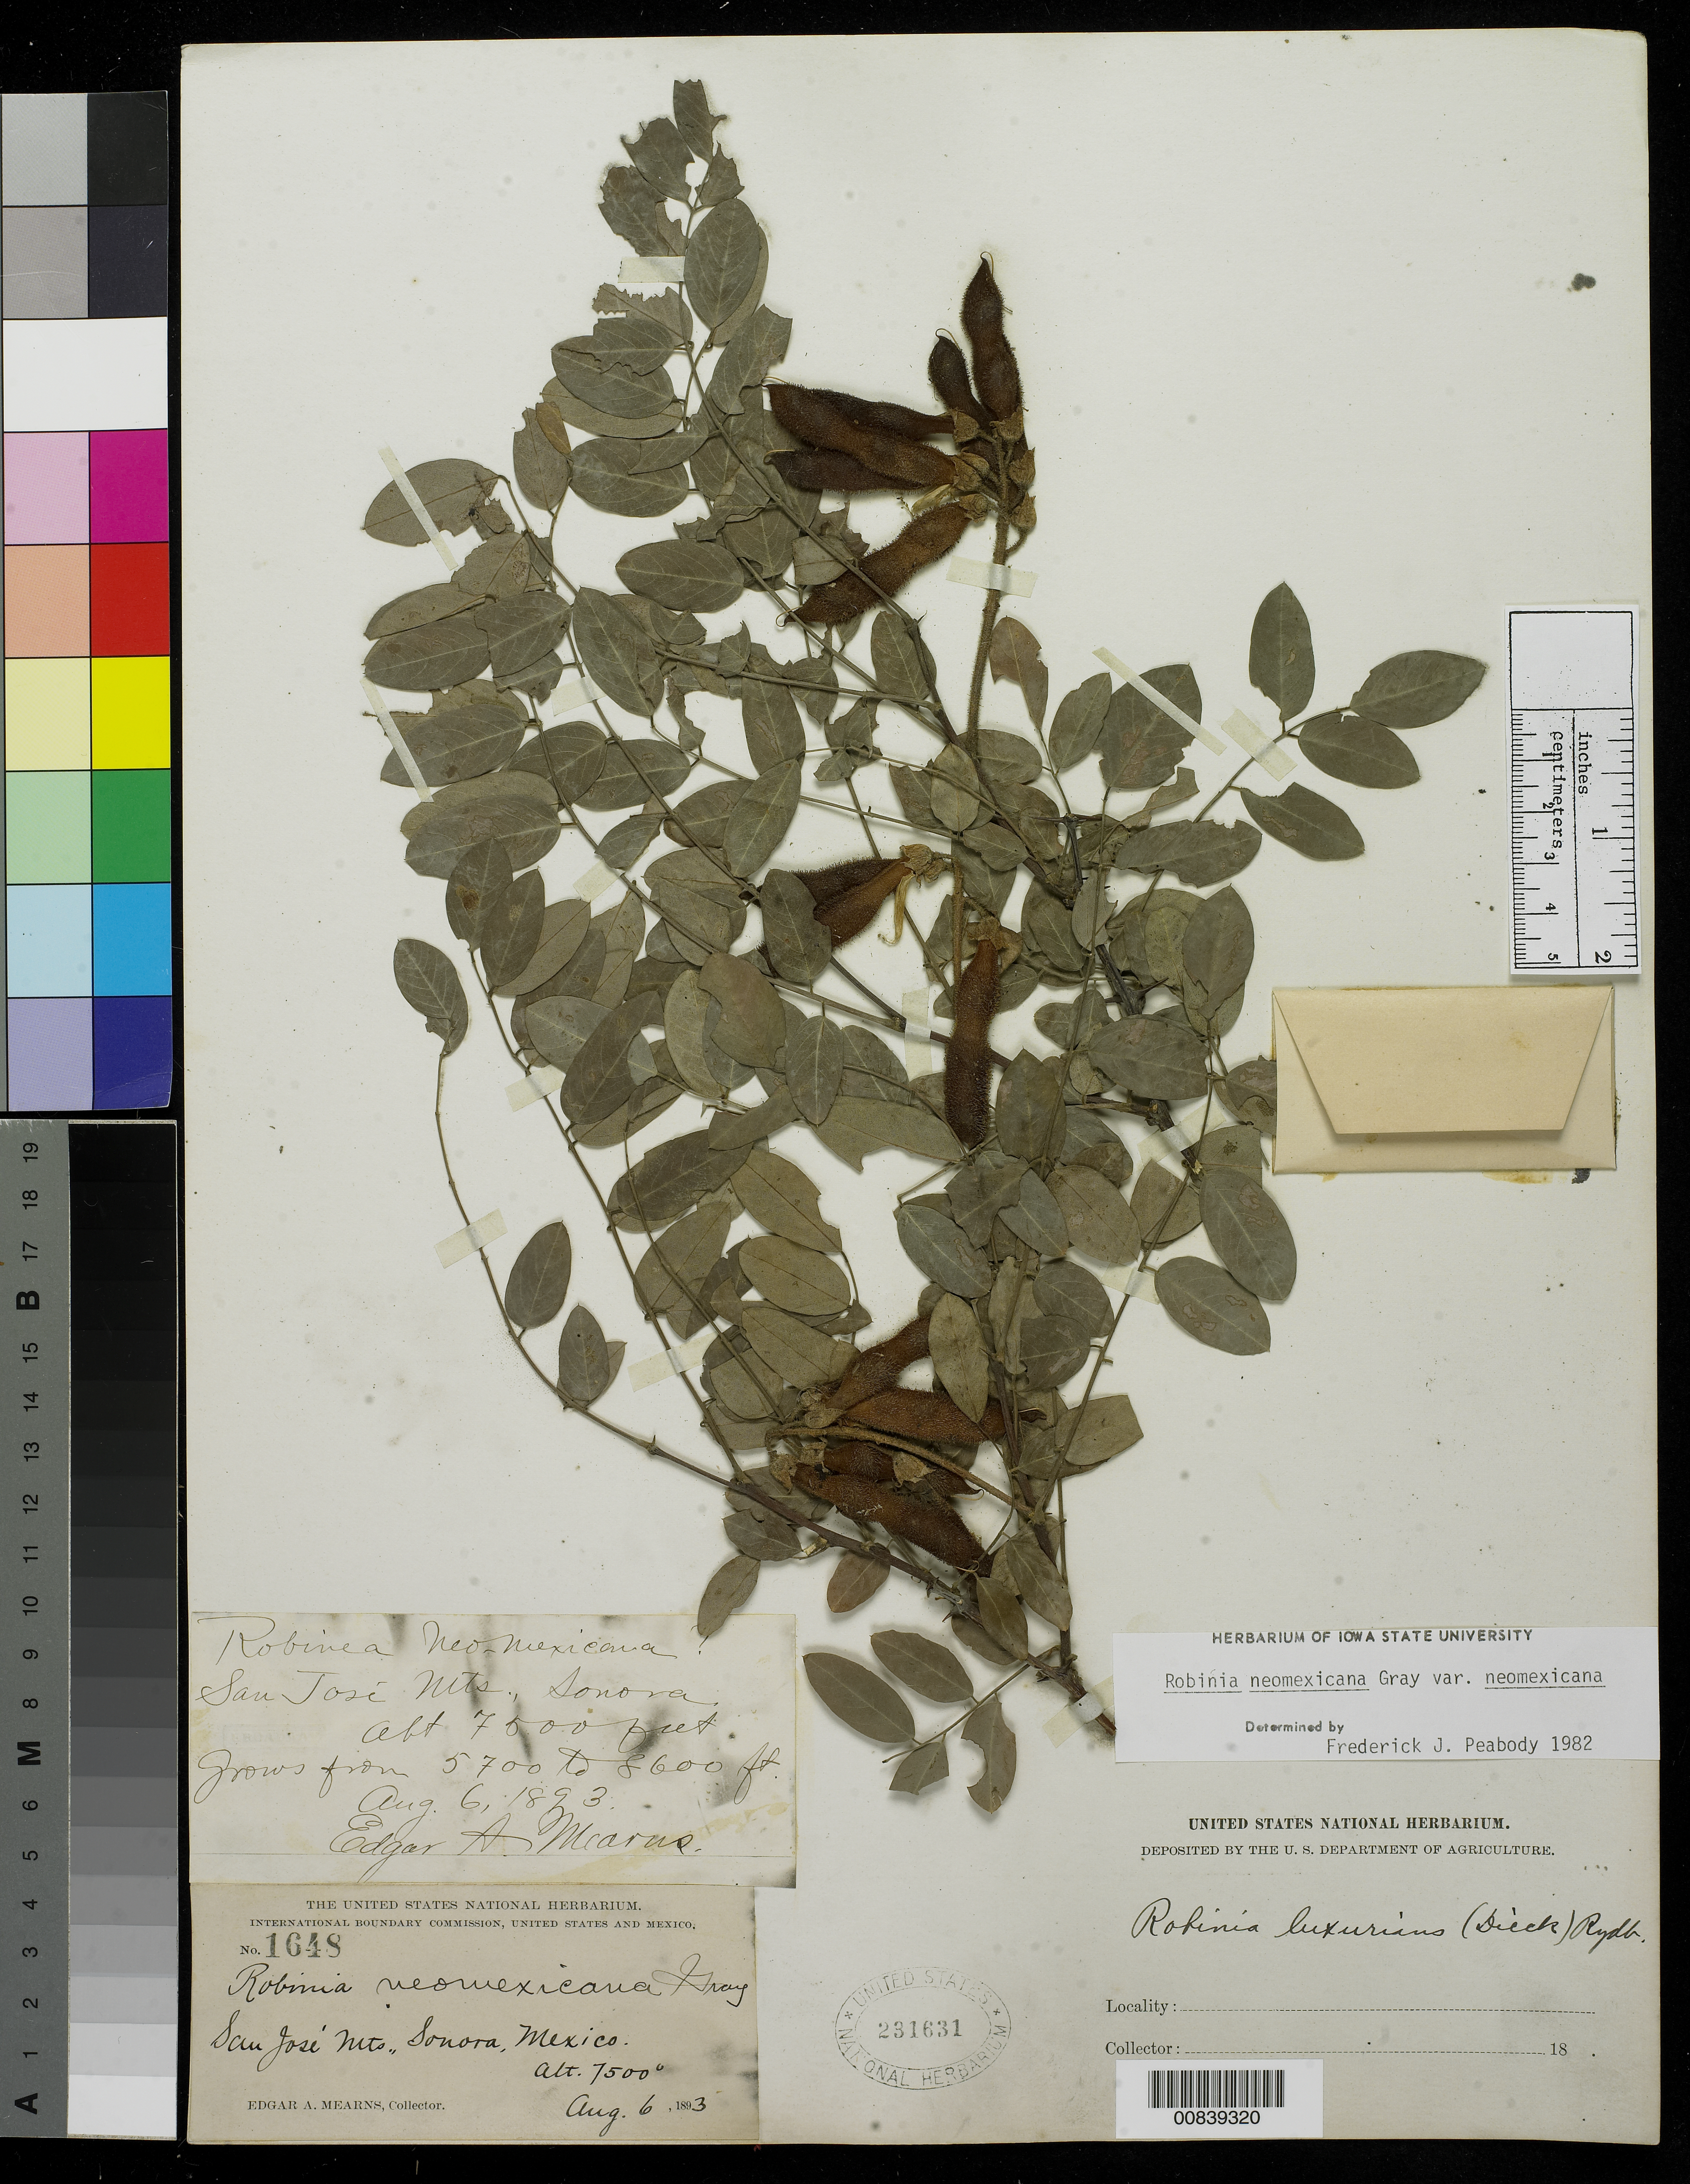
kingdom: Plantae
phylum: Tracheophyta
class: Magnoliopsida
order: Fabales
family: Fabaceae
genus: Robinia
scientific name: Robinia neomexicana var. neomexicana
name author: A. Gray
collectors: E. A. Mearns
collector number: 1648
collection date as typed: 06 Aug 1893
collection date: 1893-08-06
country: Mexico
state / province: Sonora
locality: San José Mts., Sonora.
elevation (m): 2286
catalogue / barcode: US 231631